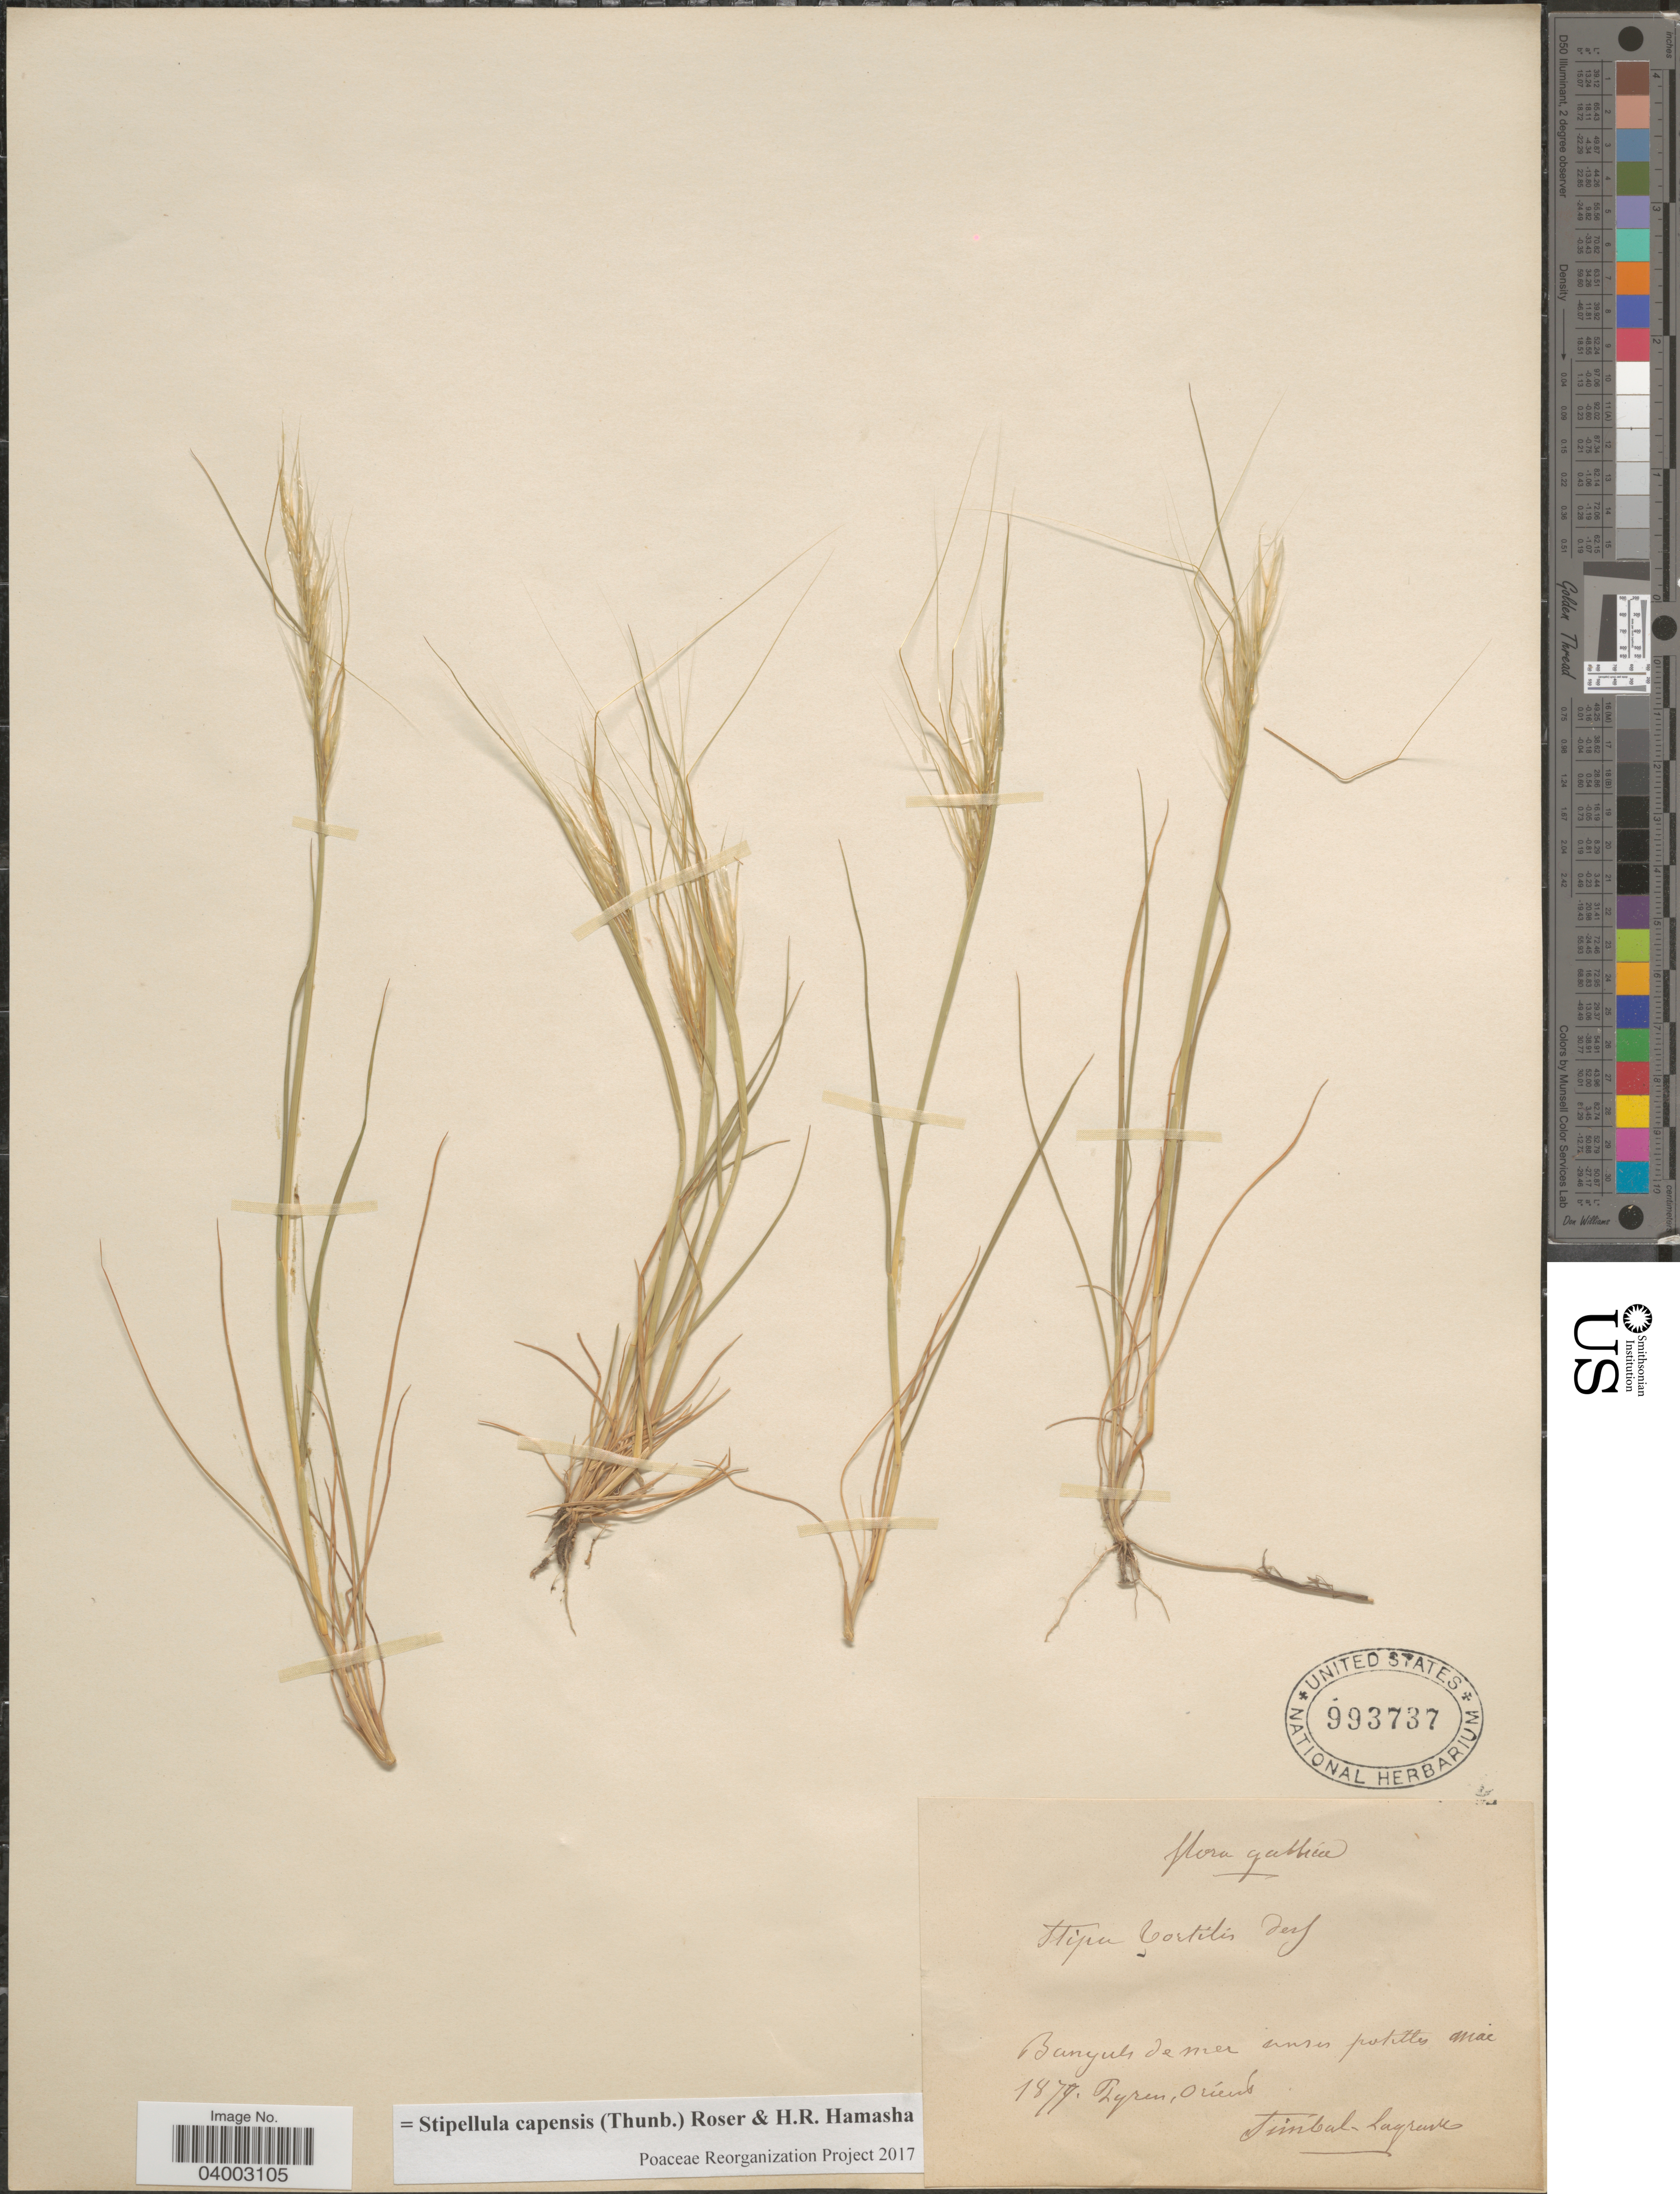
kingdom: Plantae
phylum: Tracheophyta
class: Liliopsida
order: Poales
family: Poaceae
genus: Stipellula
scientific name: Stipellula capensis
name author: (Thunb.) Röser & H. R. Hamasha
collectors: Timbal-Lagrave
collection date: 1879-05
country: France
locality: Gallia. Pyren, Orient.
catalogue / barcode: US 993737